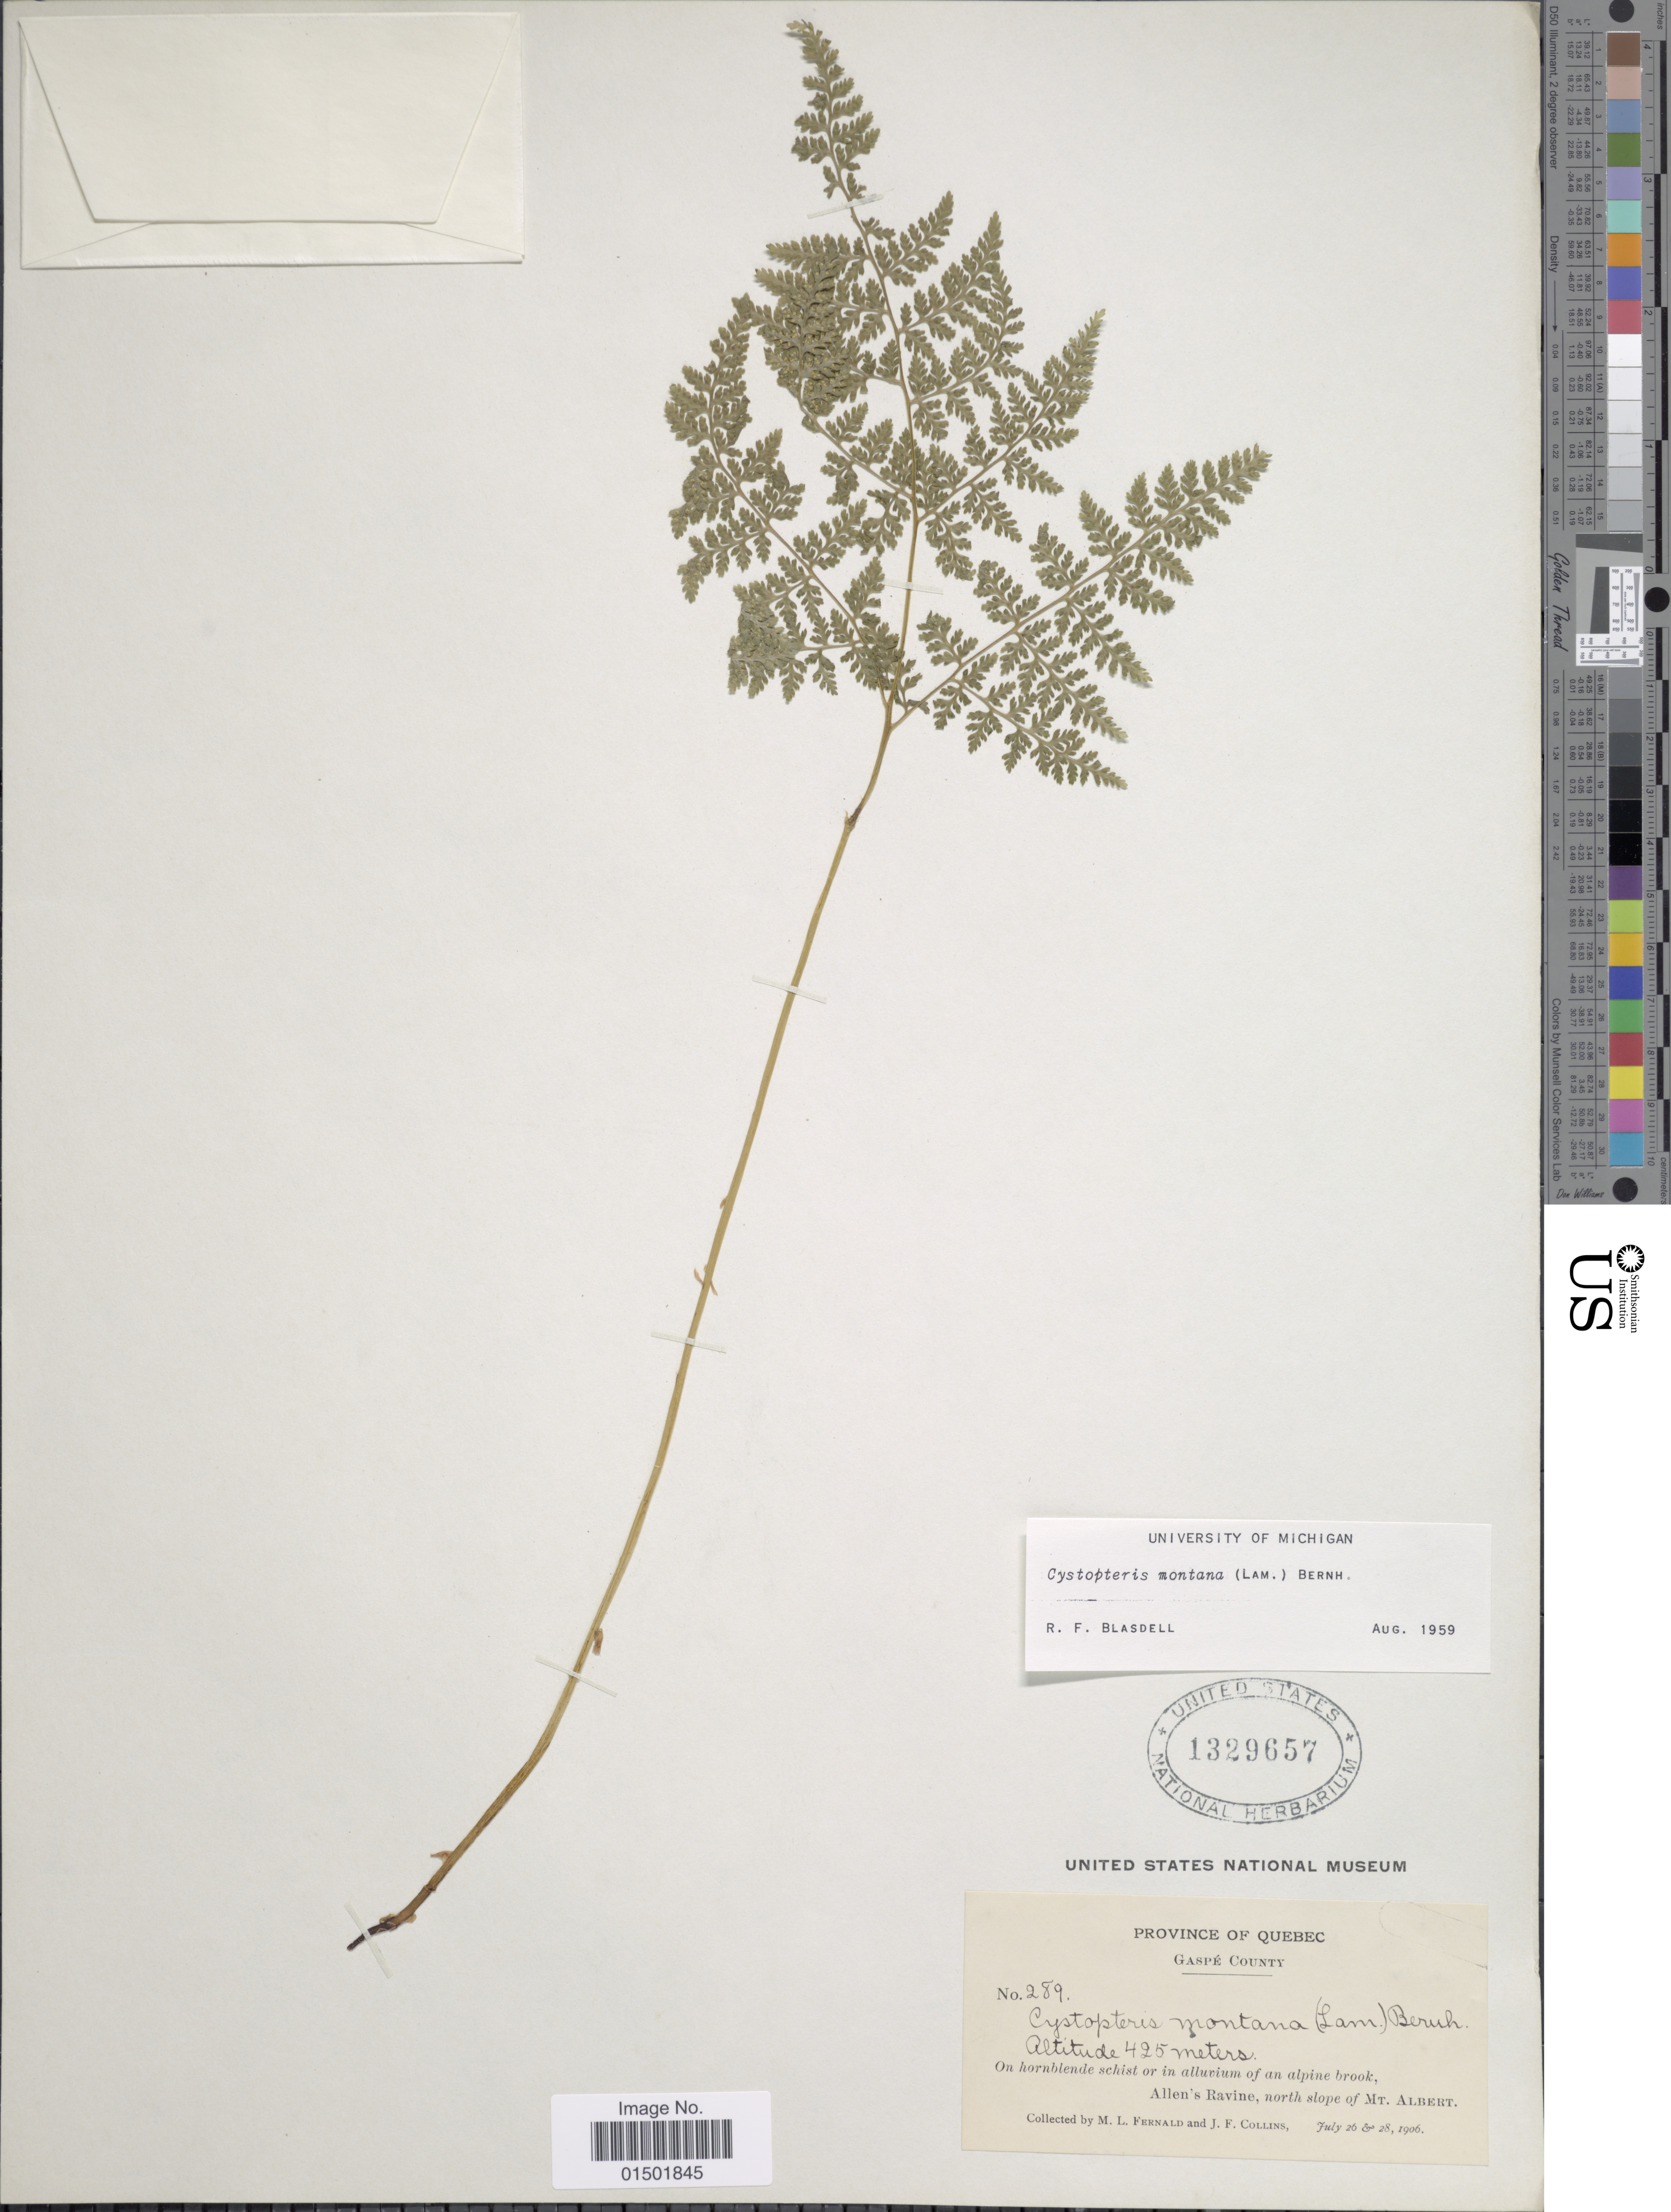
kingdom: Plantae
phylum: Tracheophyta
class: Polypodiopsida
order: Polypodiales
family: Cystopteridaceae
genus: Cystopteris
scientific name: Cystopteris montana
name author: (Lam.) Desv.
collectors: M. L. Fernald & J. Collins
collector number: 289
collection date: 1906-07-26/1906-07-28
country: Canada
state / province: Quebec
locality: Gaspe County. Allen's Ravine, north slope of Mt. Albert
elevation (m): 425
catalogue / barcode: US 1329657